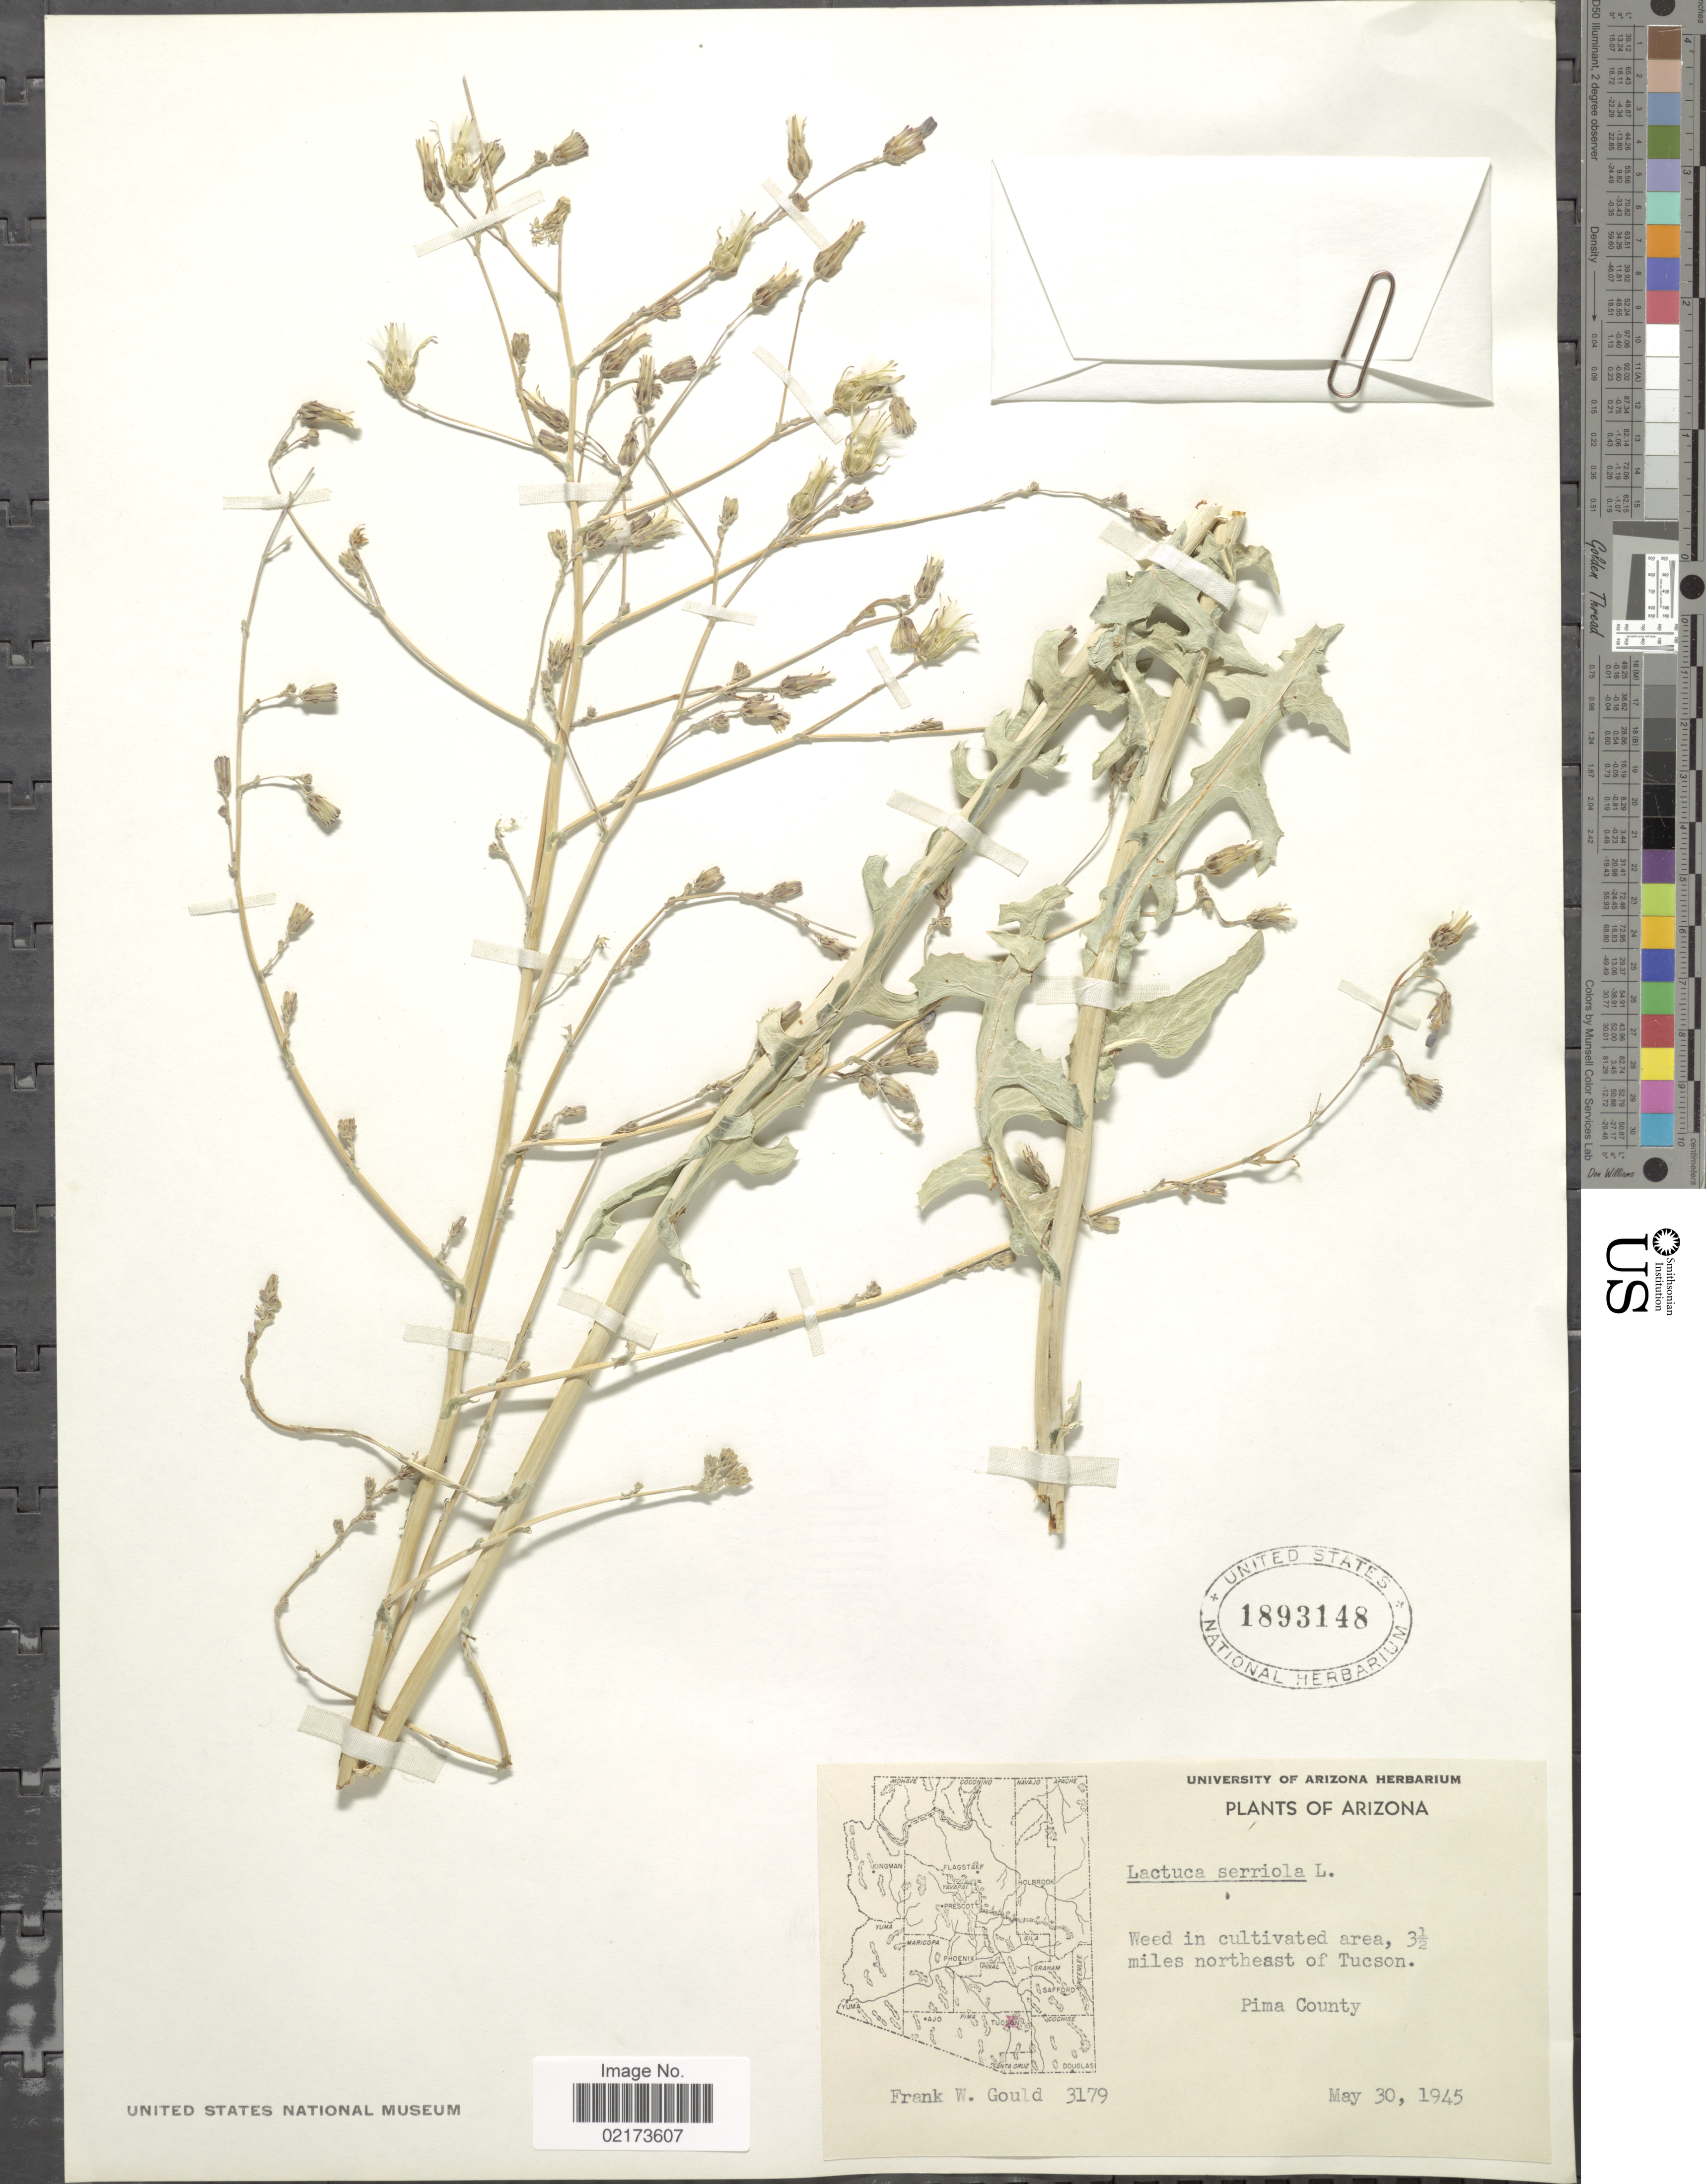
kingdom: Plantae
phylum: Tracheophyta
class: Magnoliopsida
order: Asterales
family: Asteraceae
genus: Lactuca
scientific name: Lactuca serriola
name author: L.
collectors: F. W. Gould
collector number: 3179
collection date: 1945-05-30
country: United States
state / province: Arizona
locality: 3½ miles northeast of Tucson, Pima County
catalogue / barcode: US 1893148